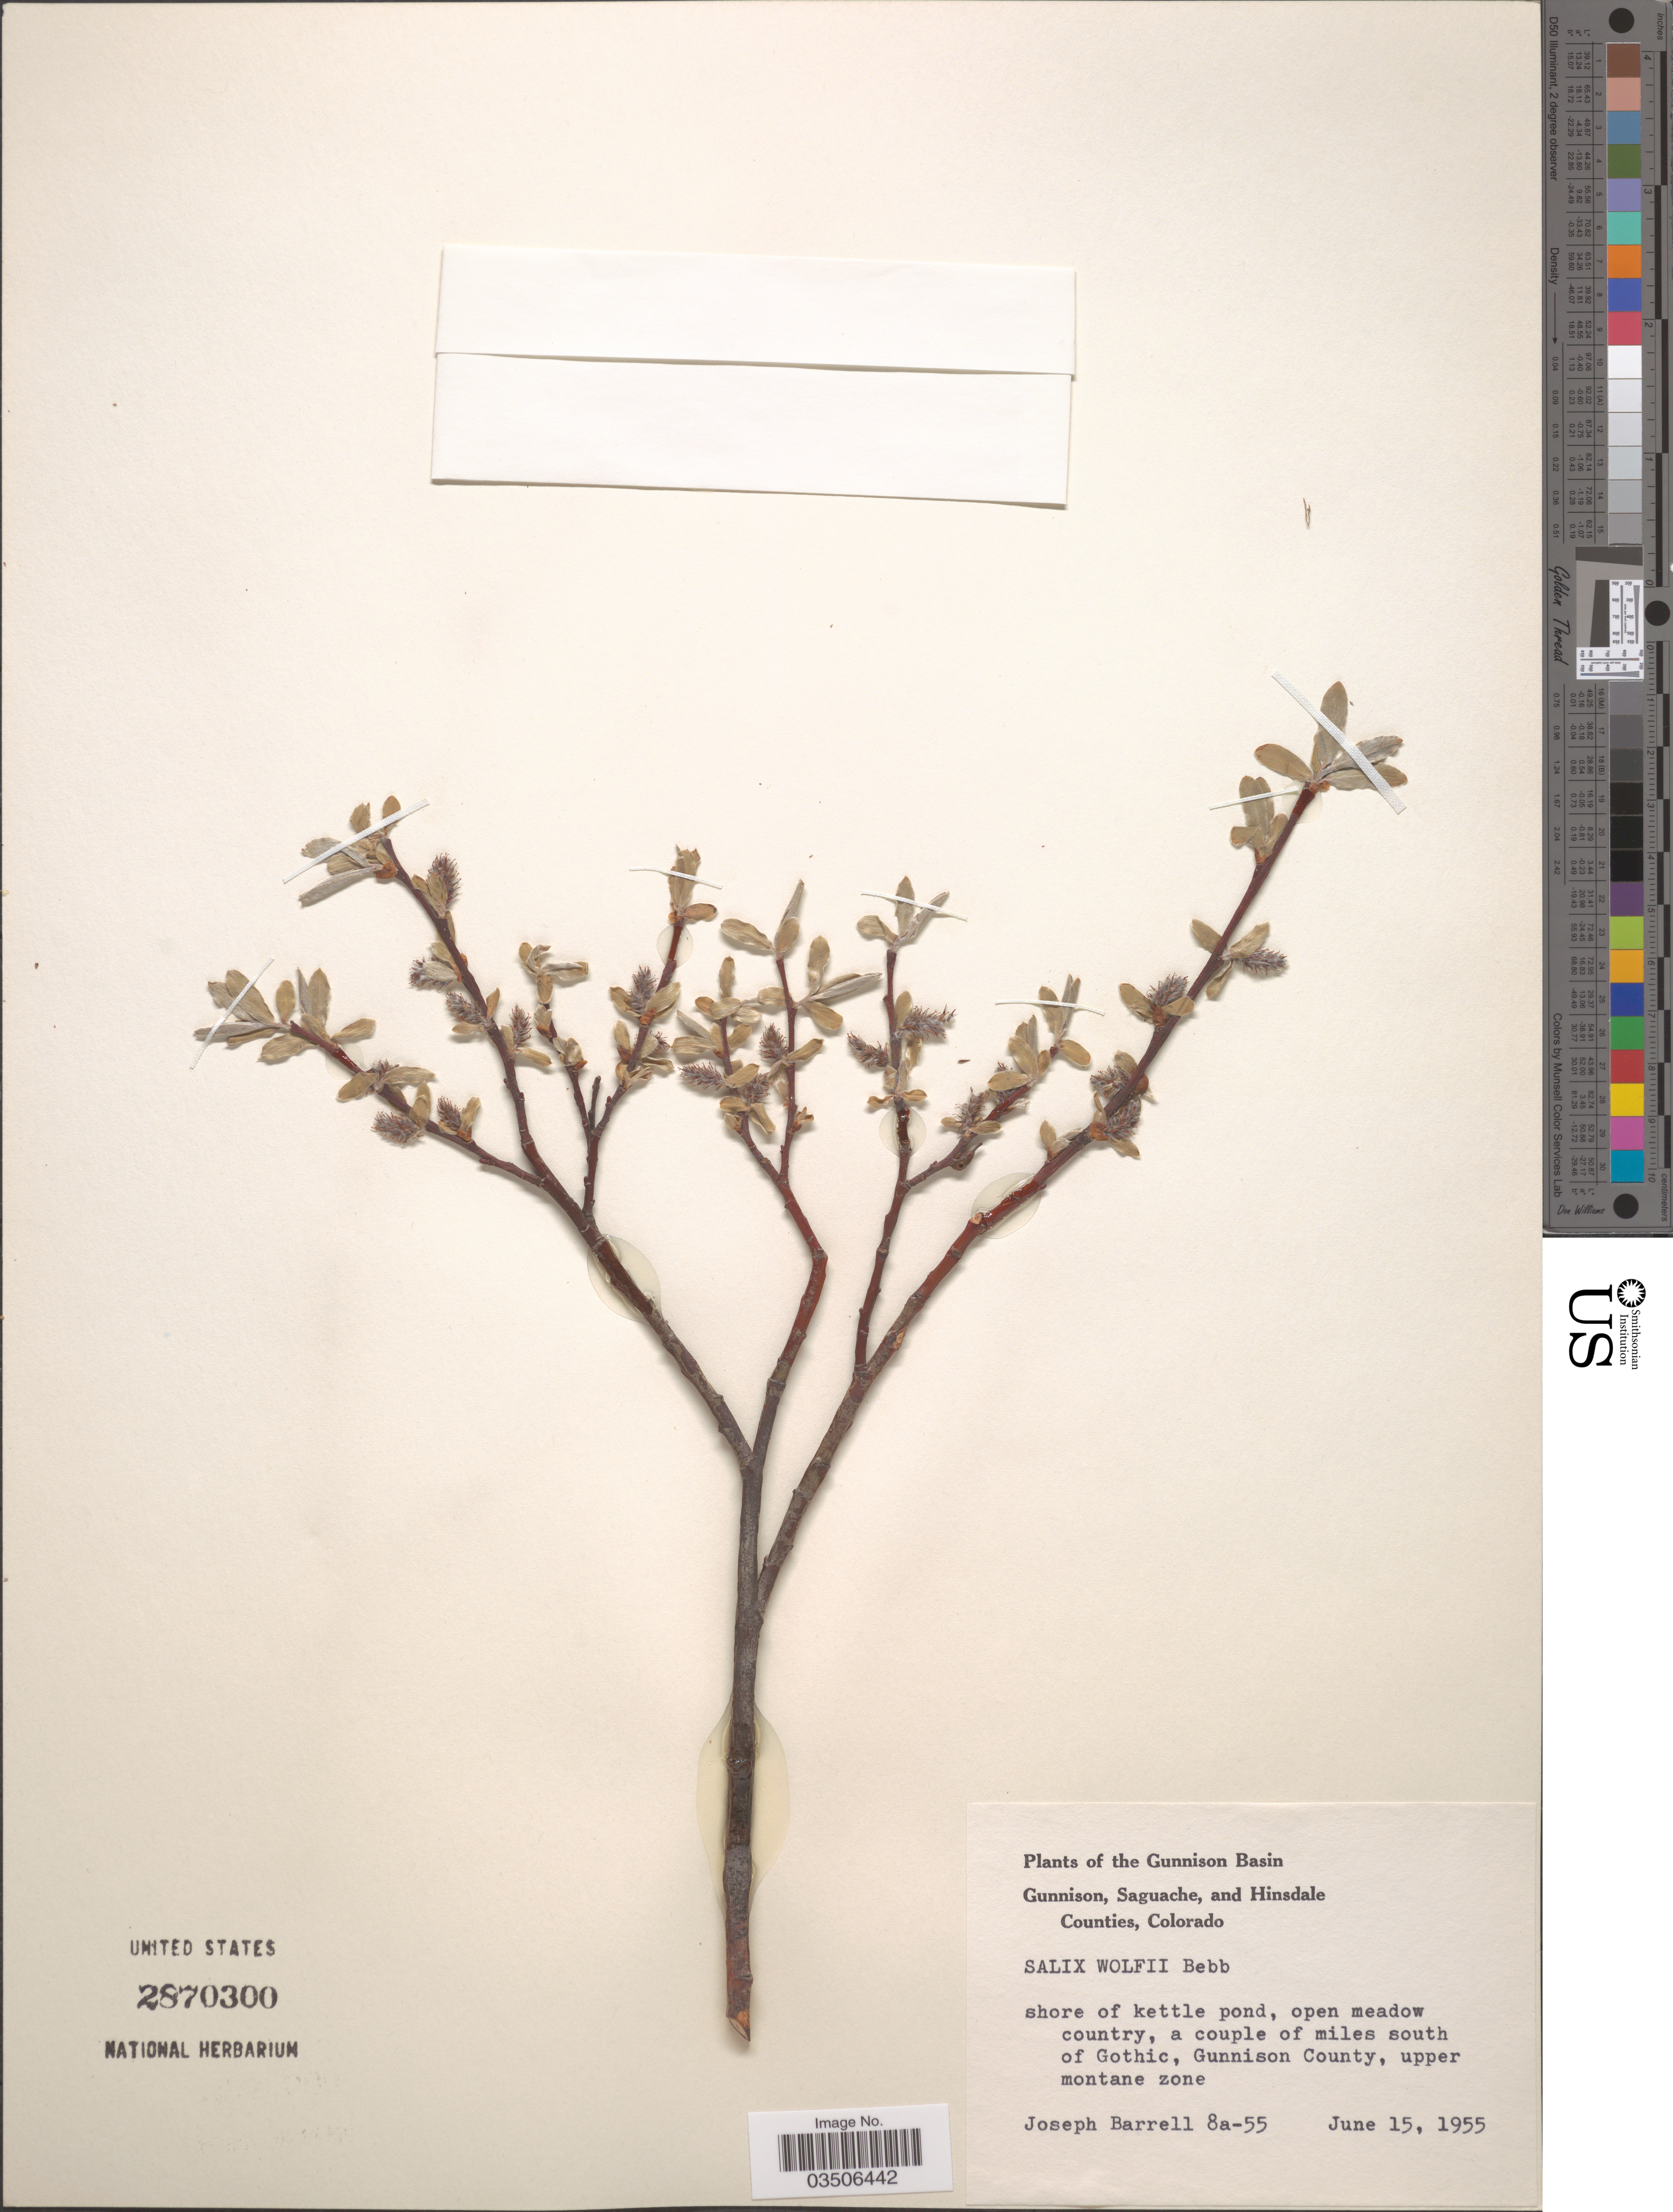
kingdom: Plantae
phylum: Tracheophyta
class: Magnoliopsida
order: Malpighiales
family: Salicaceae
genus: Salix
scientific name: Salix wolfii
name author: Bebb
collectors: J. Barrell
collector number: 8a-55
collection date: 1955-06-15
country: United States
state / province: Colorado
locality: A couple of miles south of Gothic, Gunnison County, upper montane zone.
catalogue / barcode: US 2870300